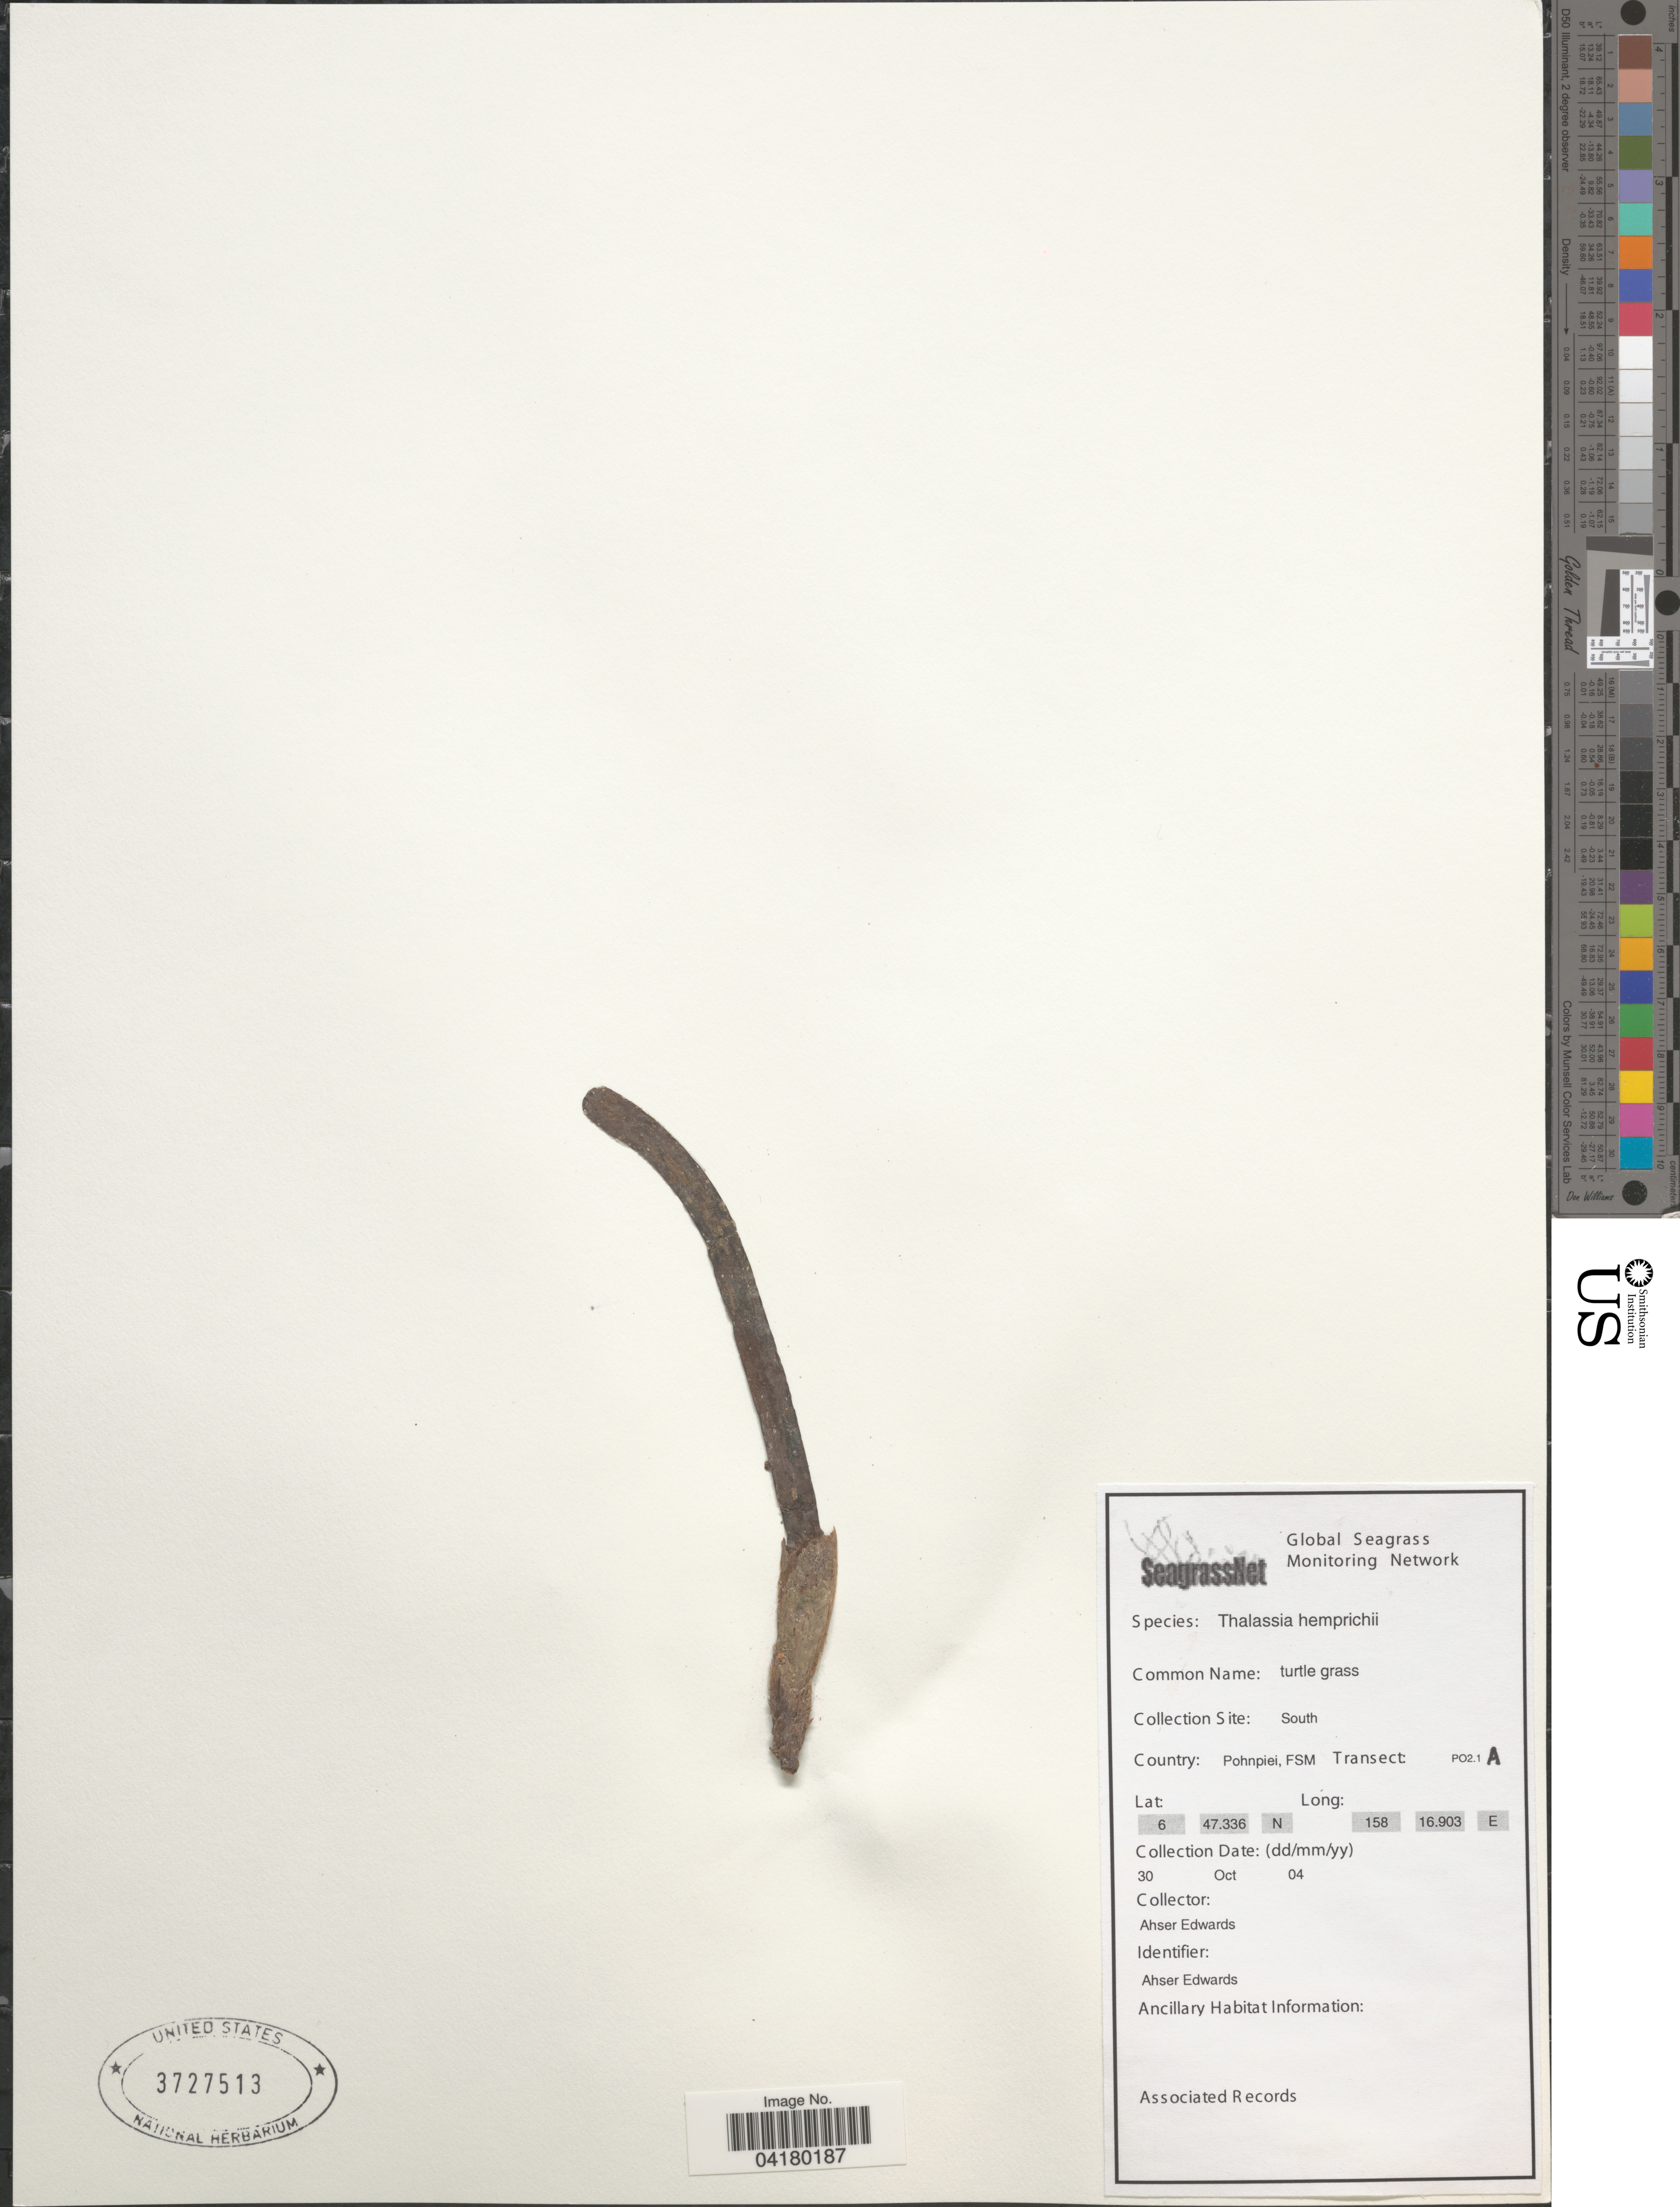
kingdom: Plantae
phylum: Tracheophyta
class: Liliopsida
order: Alismatales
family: Hydrocharitaceae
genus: Thalassia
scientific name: Thalassia hemprichii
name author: Asch.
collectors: A. Edwards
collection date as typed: Transcribed d/m/y: 30/10/4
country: Micronesia, Federated States of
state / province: Pohnpei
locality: Collection Site: South. Country: Pohnpiei, FSM. Transect: PO2.1A.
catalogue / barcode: US 3727513